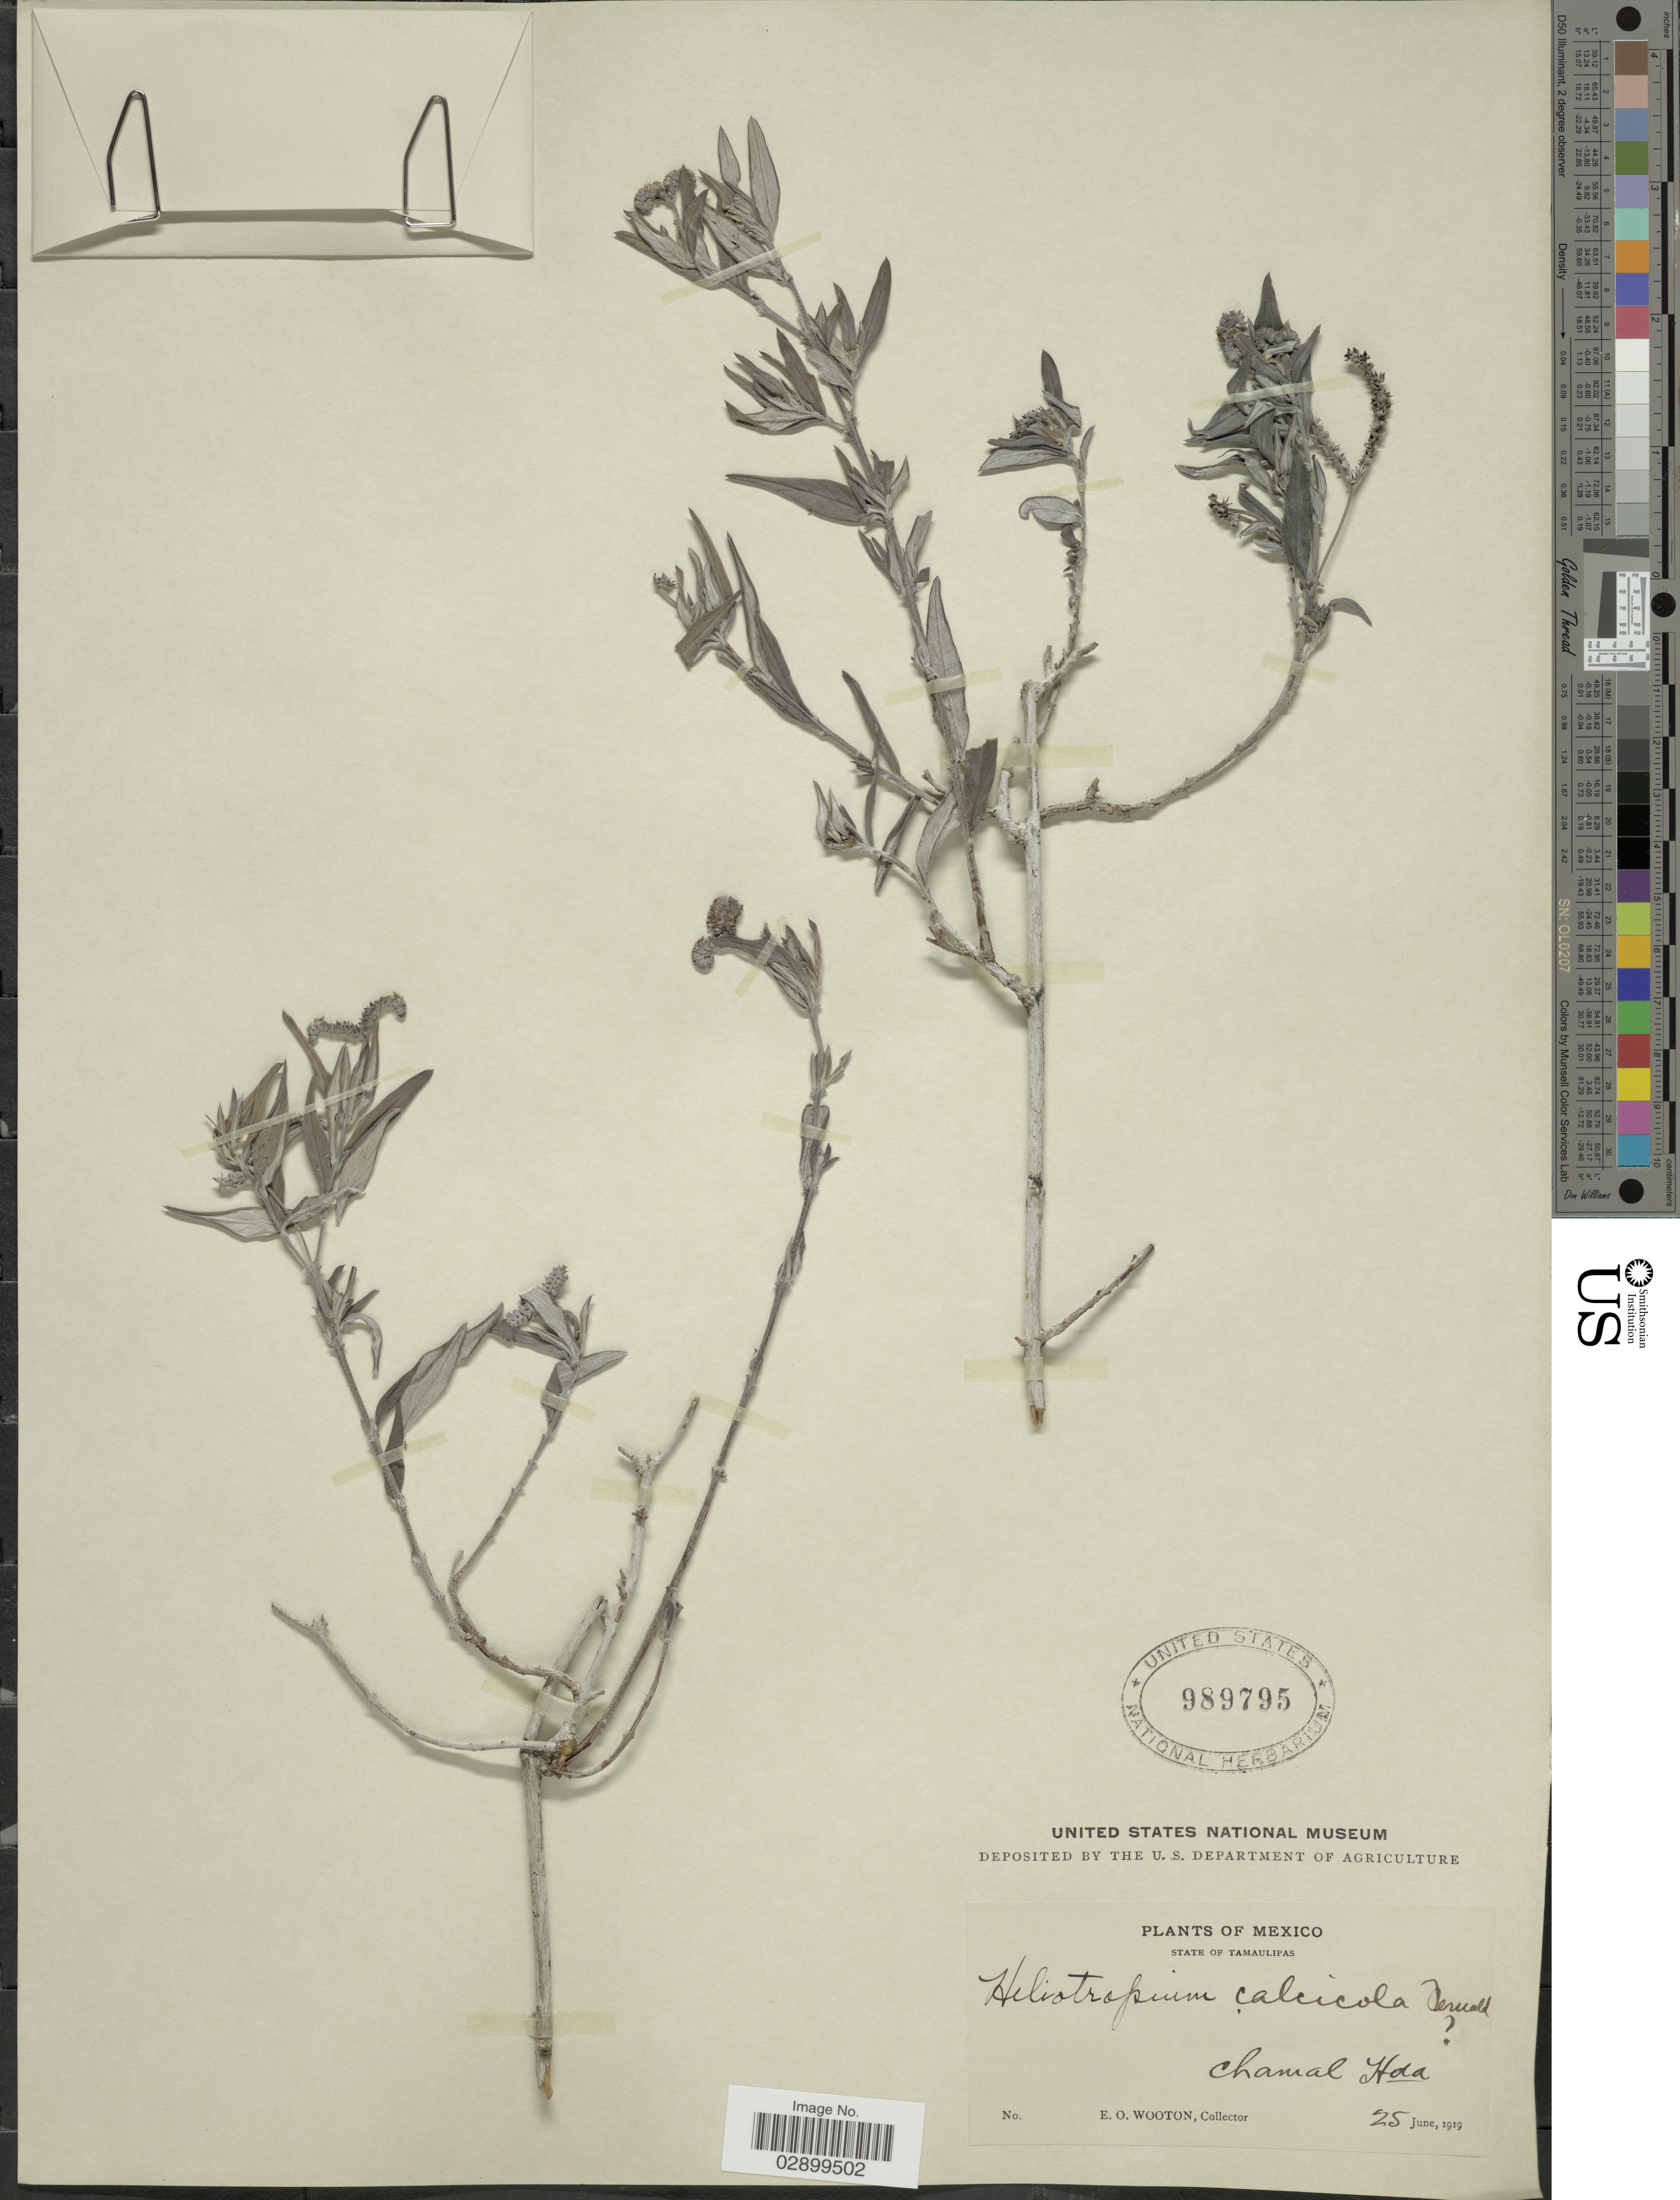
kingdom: Plantae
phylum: Tracheophyta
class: Magnoliopsida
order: Boraginales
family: Heliotropiaceae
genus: Heliotropium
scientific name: Heliotropium calcicola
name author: Fernald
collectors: E. O. Wooton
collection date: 1919-06-25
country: Mexico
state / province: Tamaulipas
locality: Chamal Hda.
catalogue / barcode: US 989795